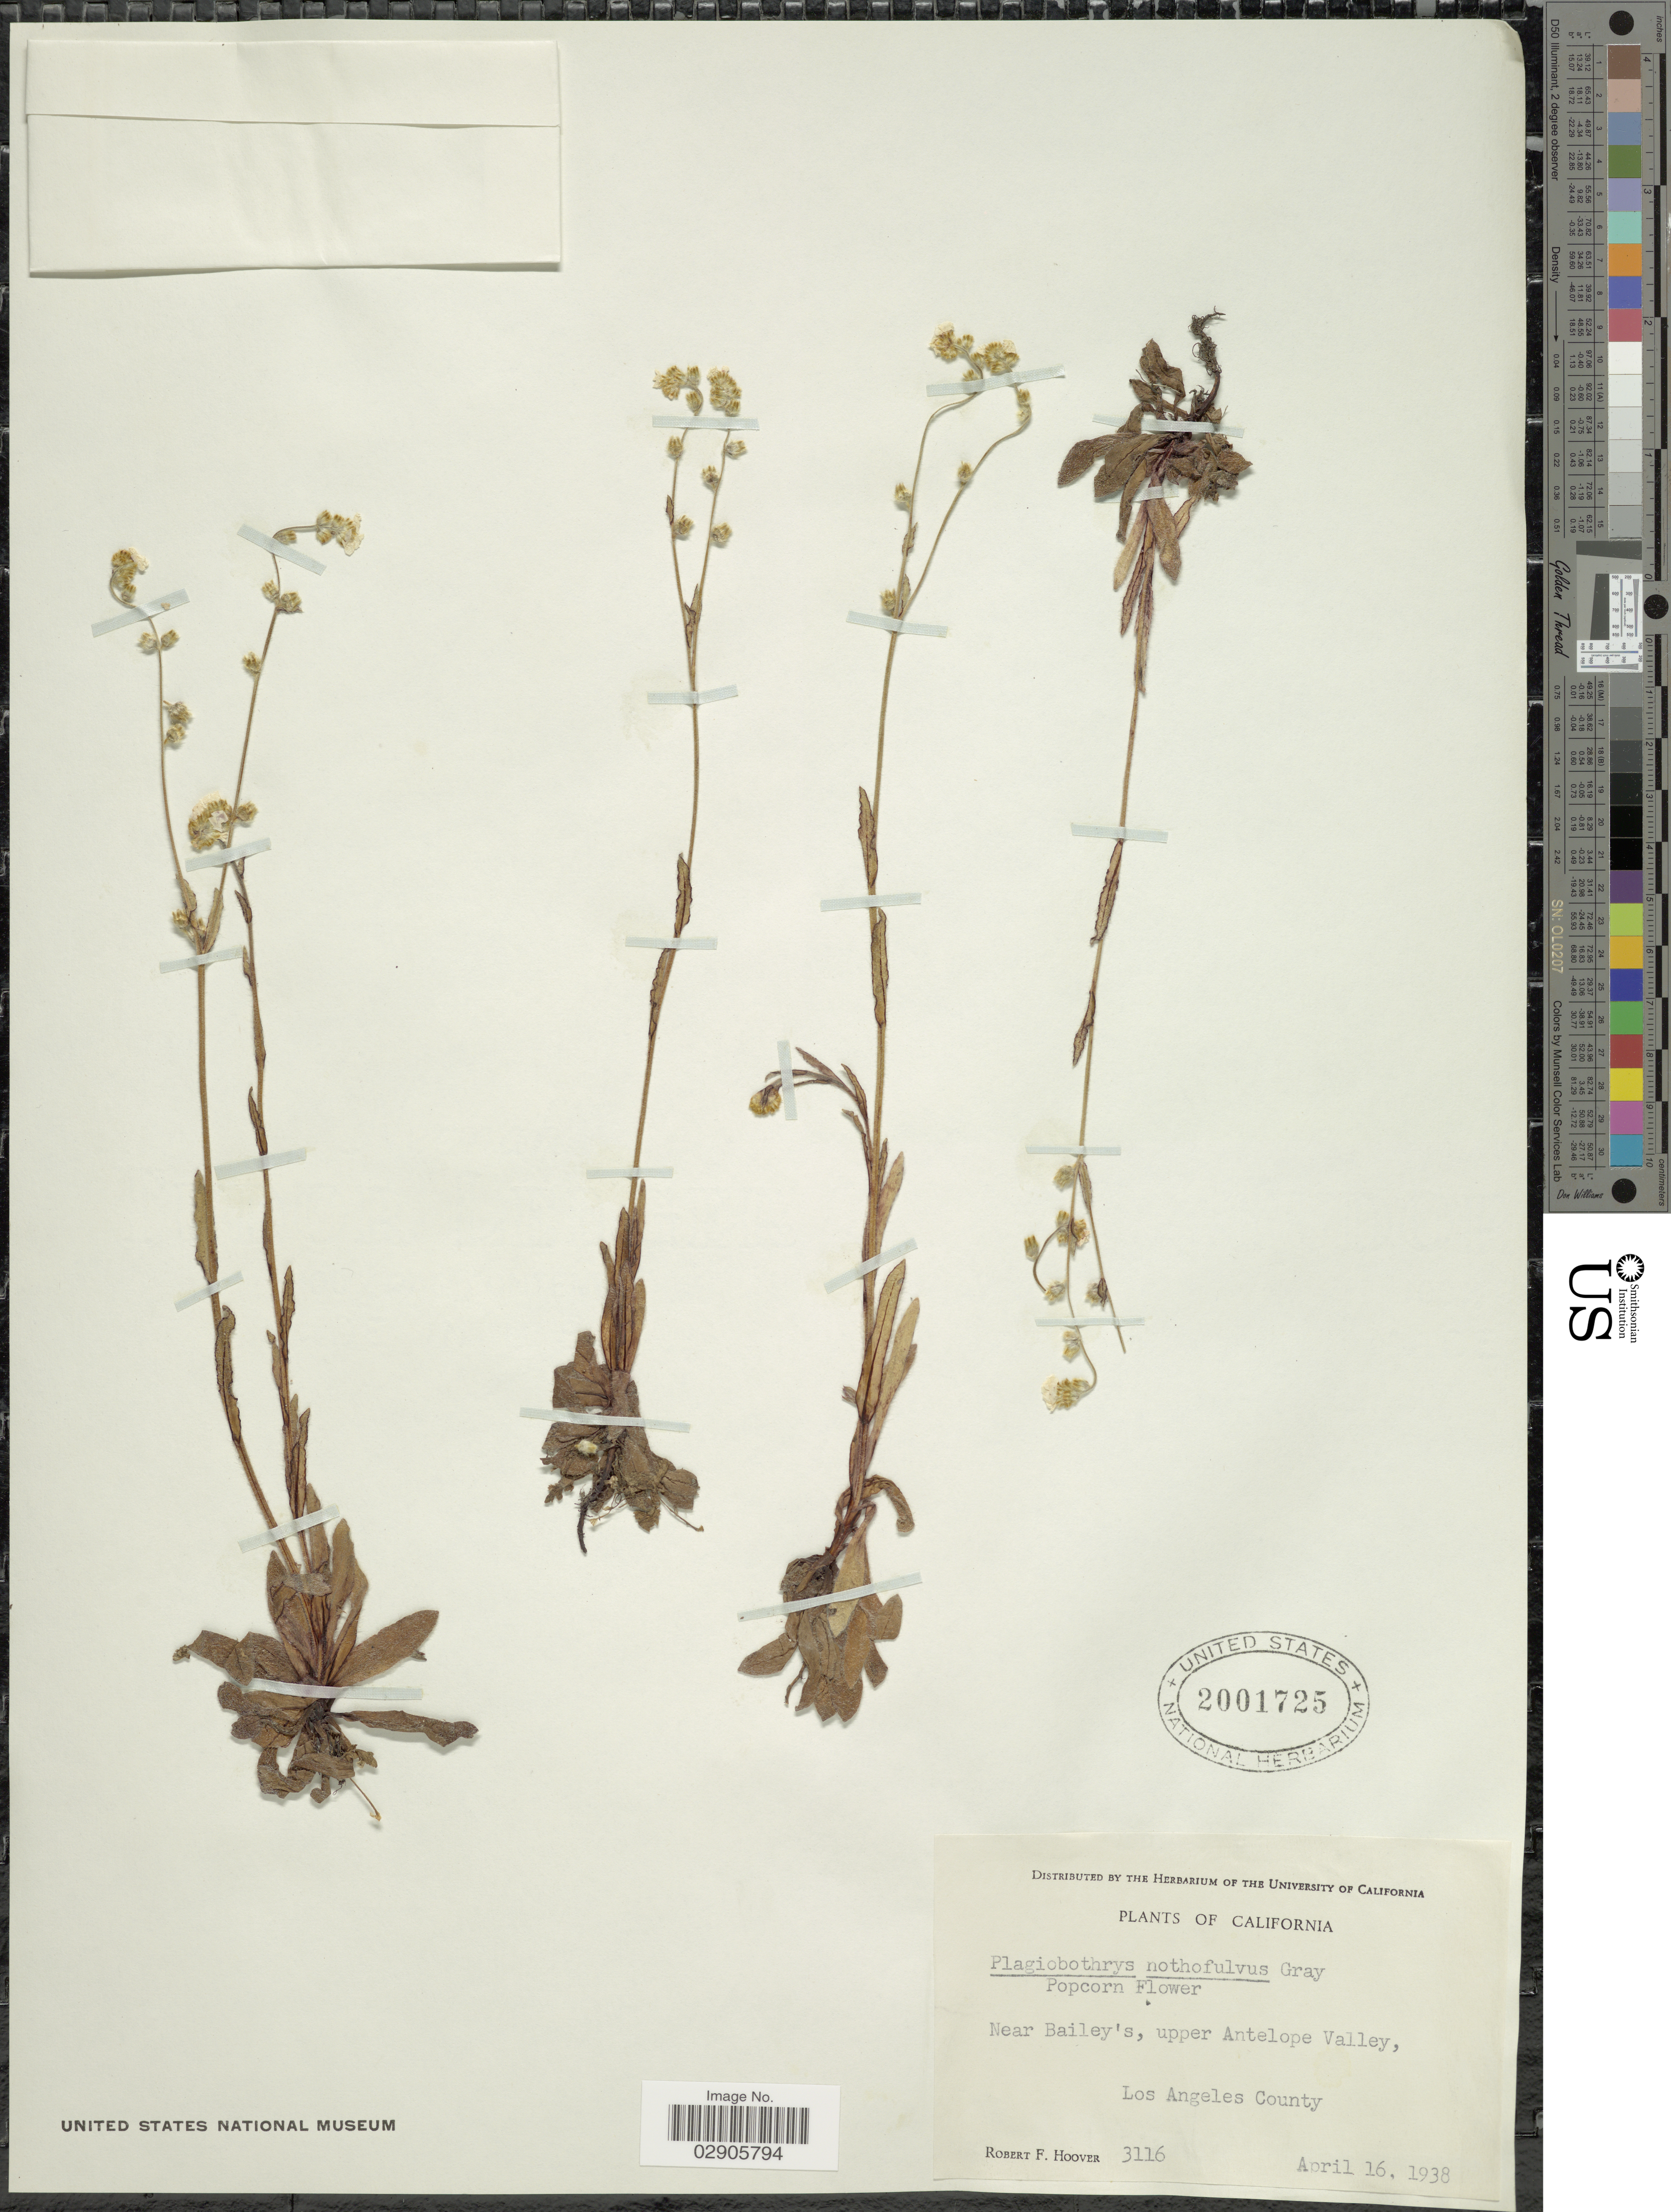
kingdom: Plantae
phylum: Tracheophyta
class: Magnoliopsida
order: Boraginales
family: Boraginaceae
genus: Plagiobothrys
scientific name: Plagiobothrys nothofulvus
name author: (A. Gray) A. Gray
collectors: R. F. Hoover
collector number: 3116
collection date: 1938-04-16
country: United States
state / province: California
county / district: Los Angeles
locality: Near Bailey's, upper Antelope Valley, Los Angeles County.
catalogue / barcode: US 2001725